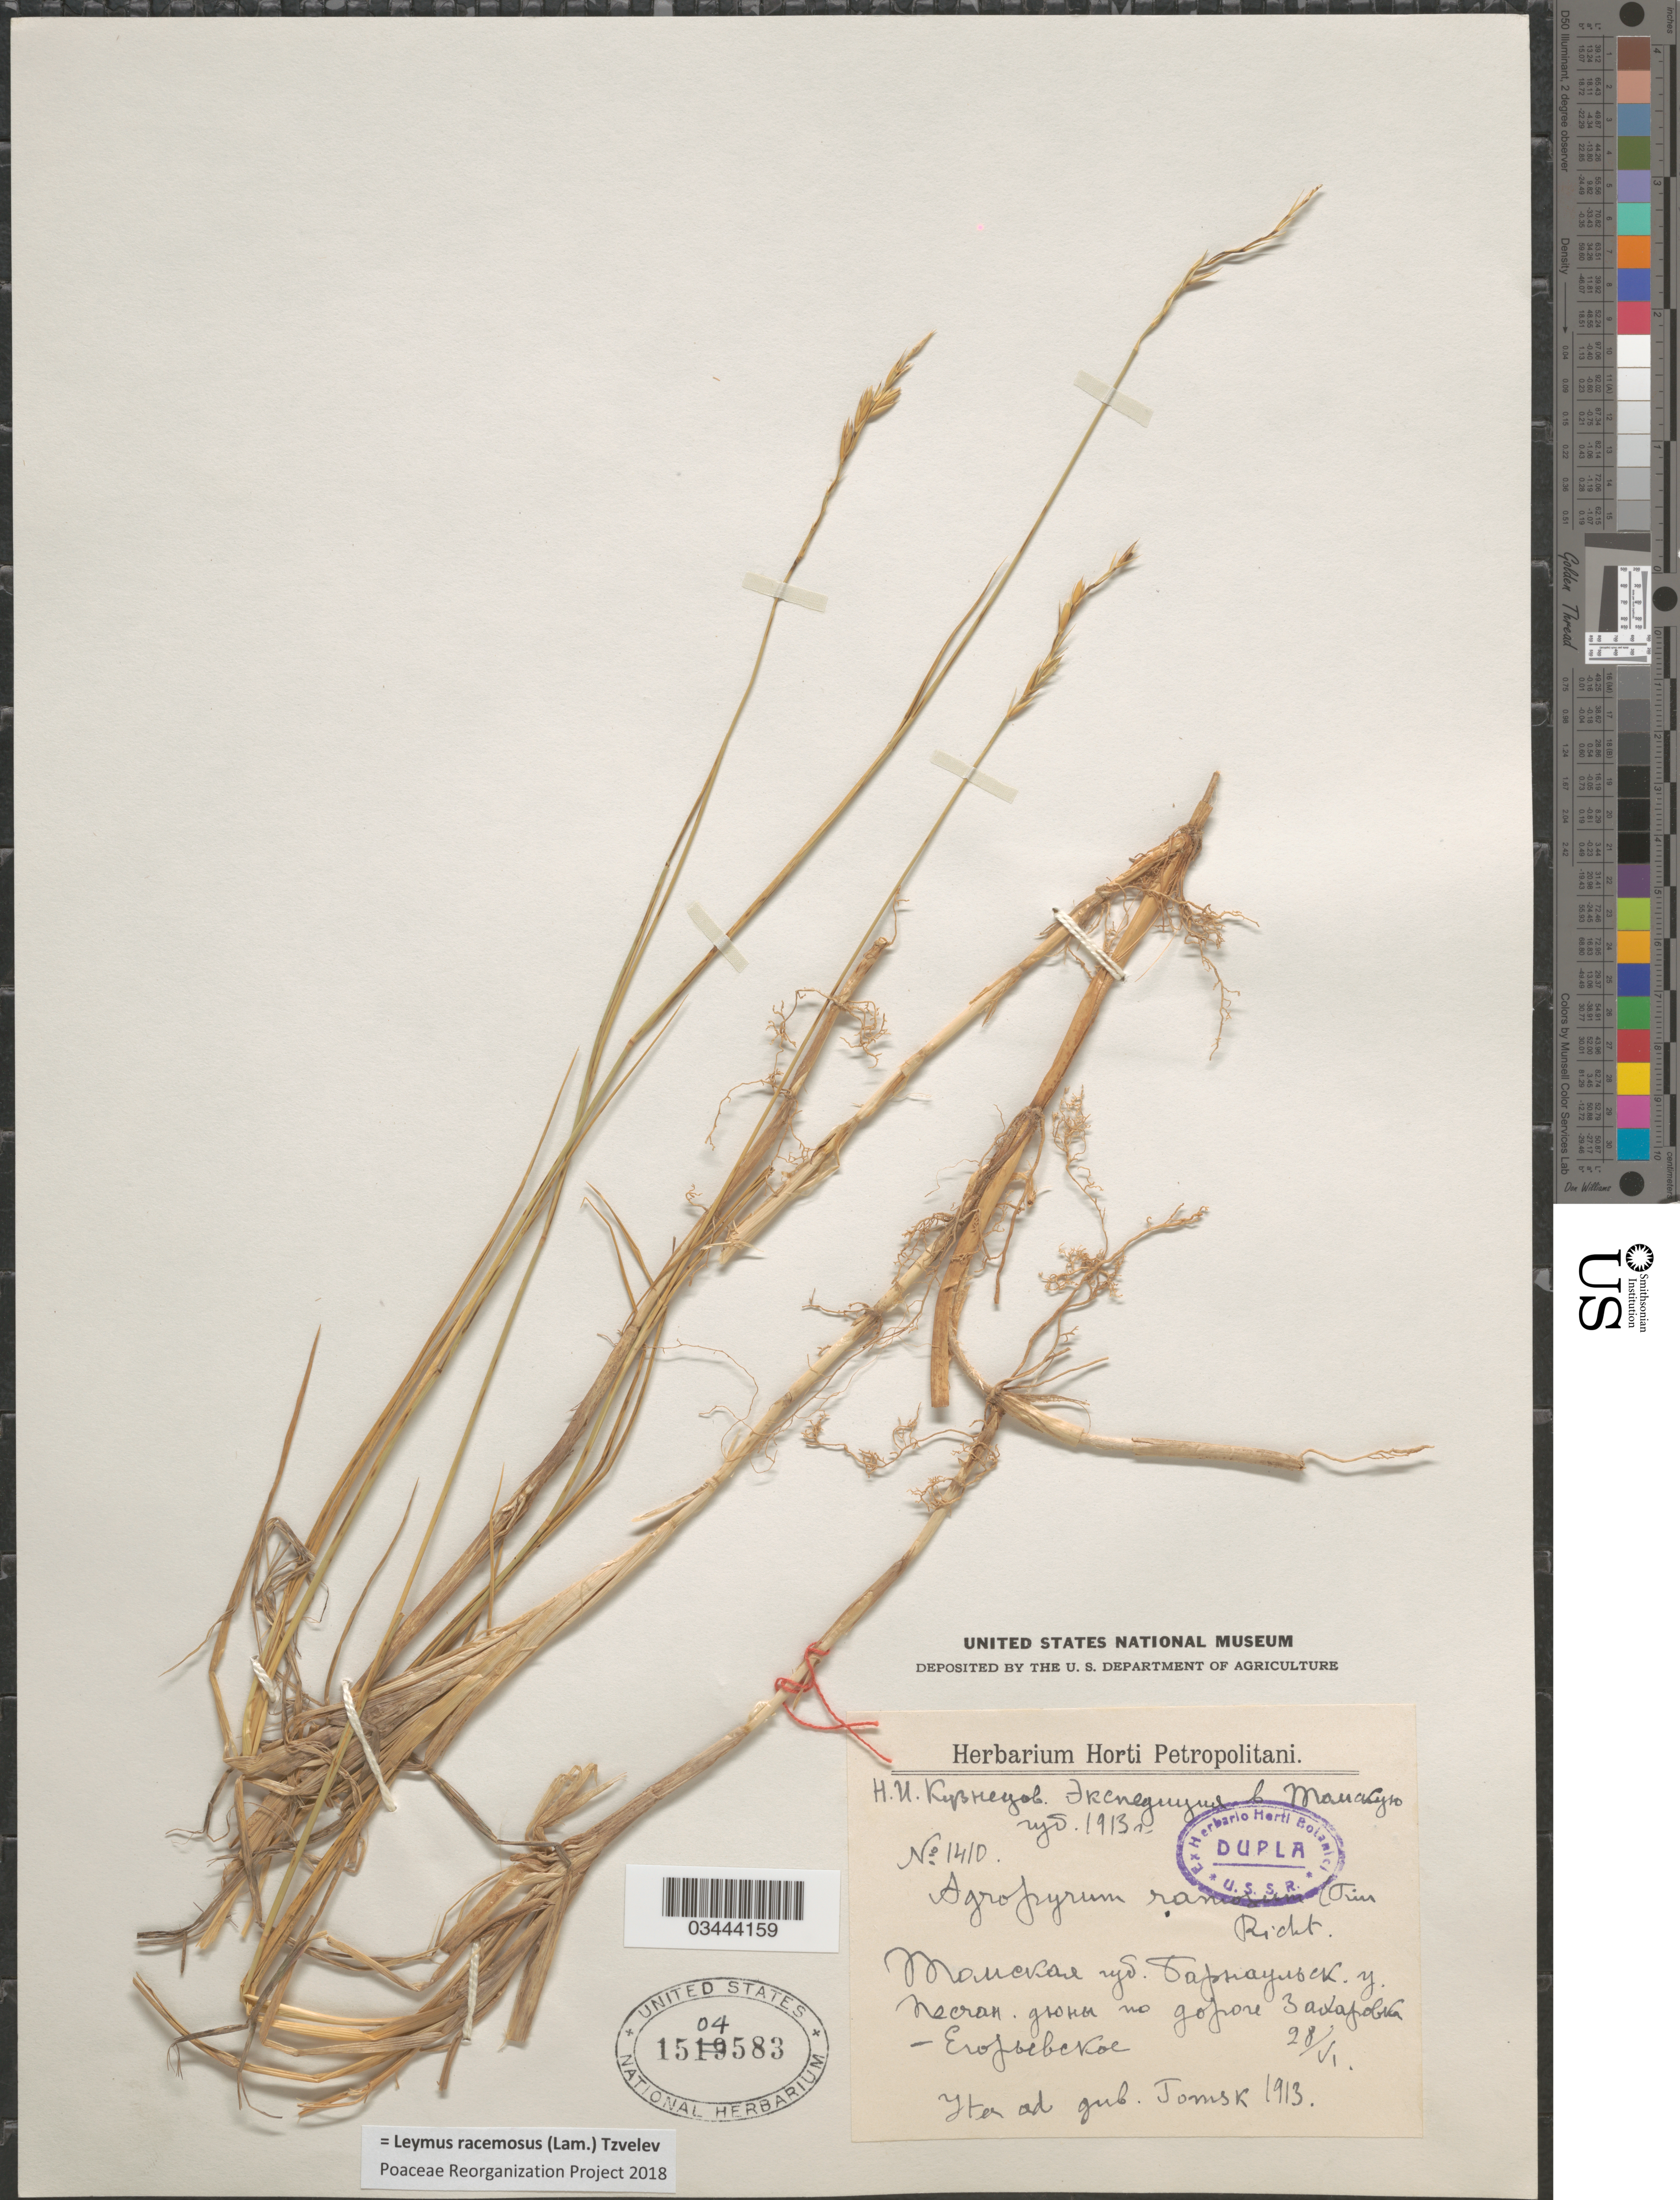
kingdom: Plantae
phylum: Tracheophyta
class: Liliopsida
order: Poales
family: Poaceae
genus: Leymus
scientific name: Leymus racemosus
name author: (Lam.) Tzvelev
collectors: N. Kuznetsov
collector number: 1410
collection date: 1913-06-28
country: Russian Federation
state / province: Altai Republic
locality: Iter ad gub. Tomsk. On the road Zakharovka-Egorevskoye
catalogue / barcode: US 1504583